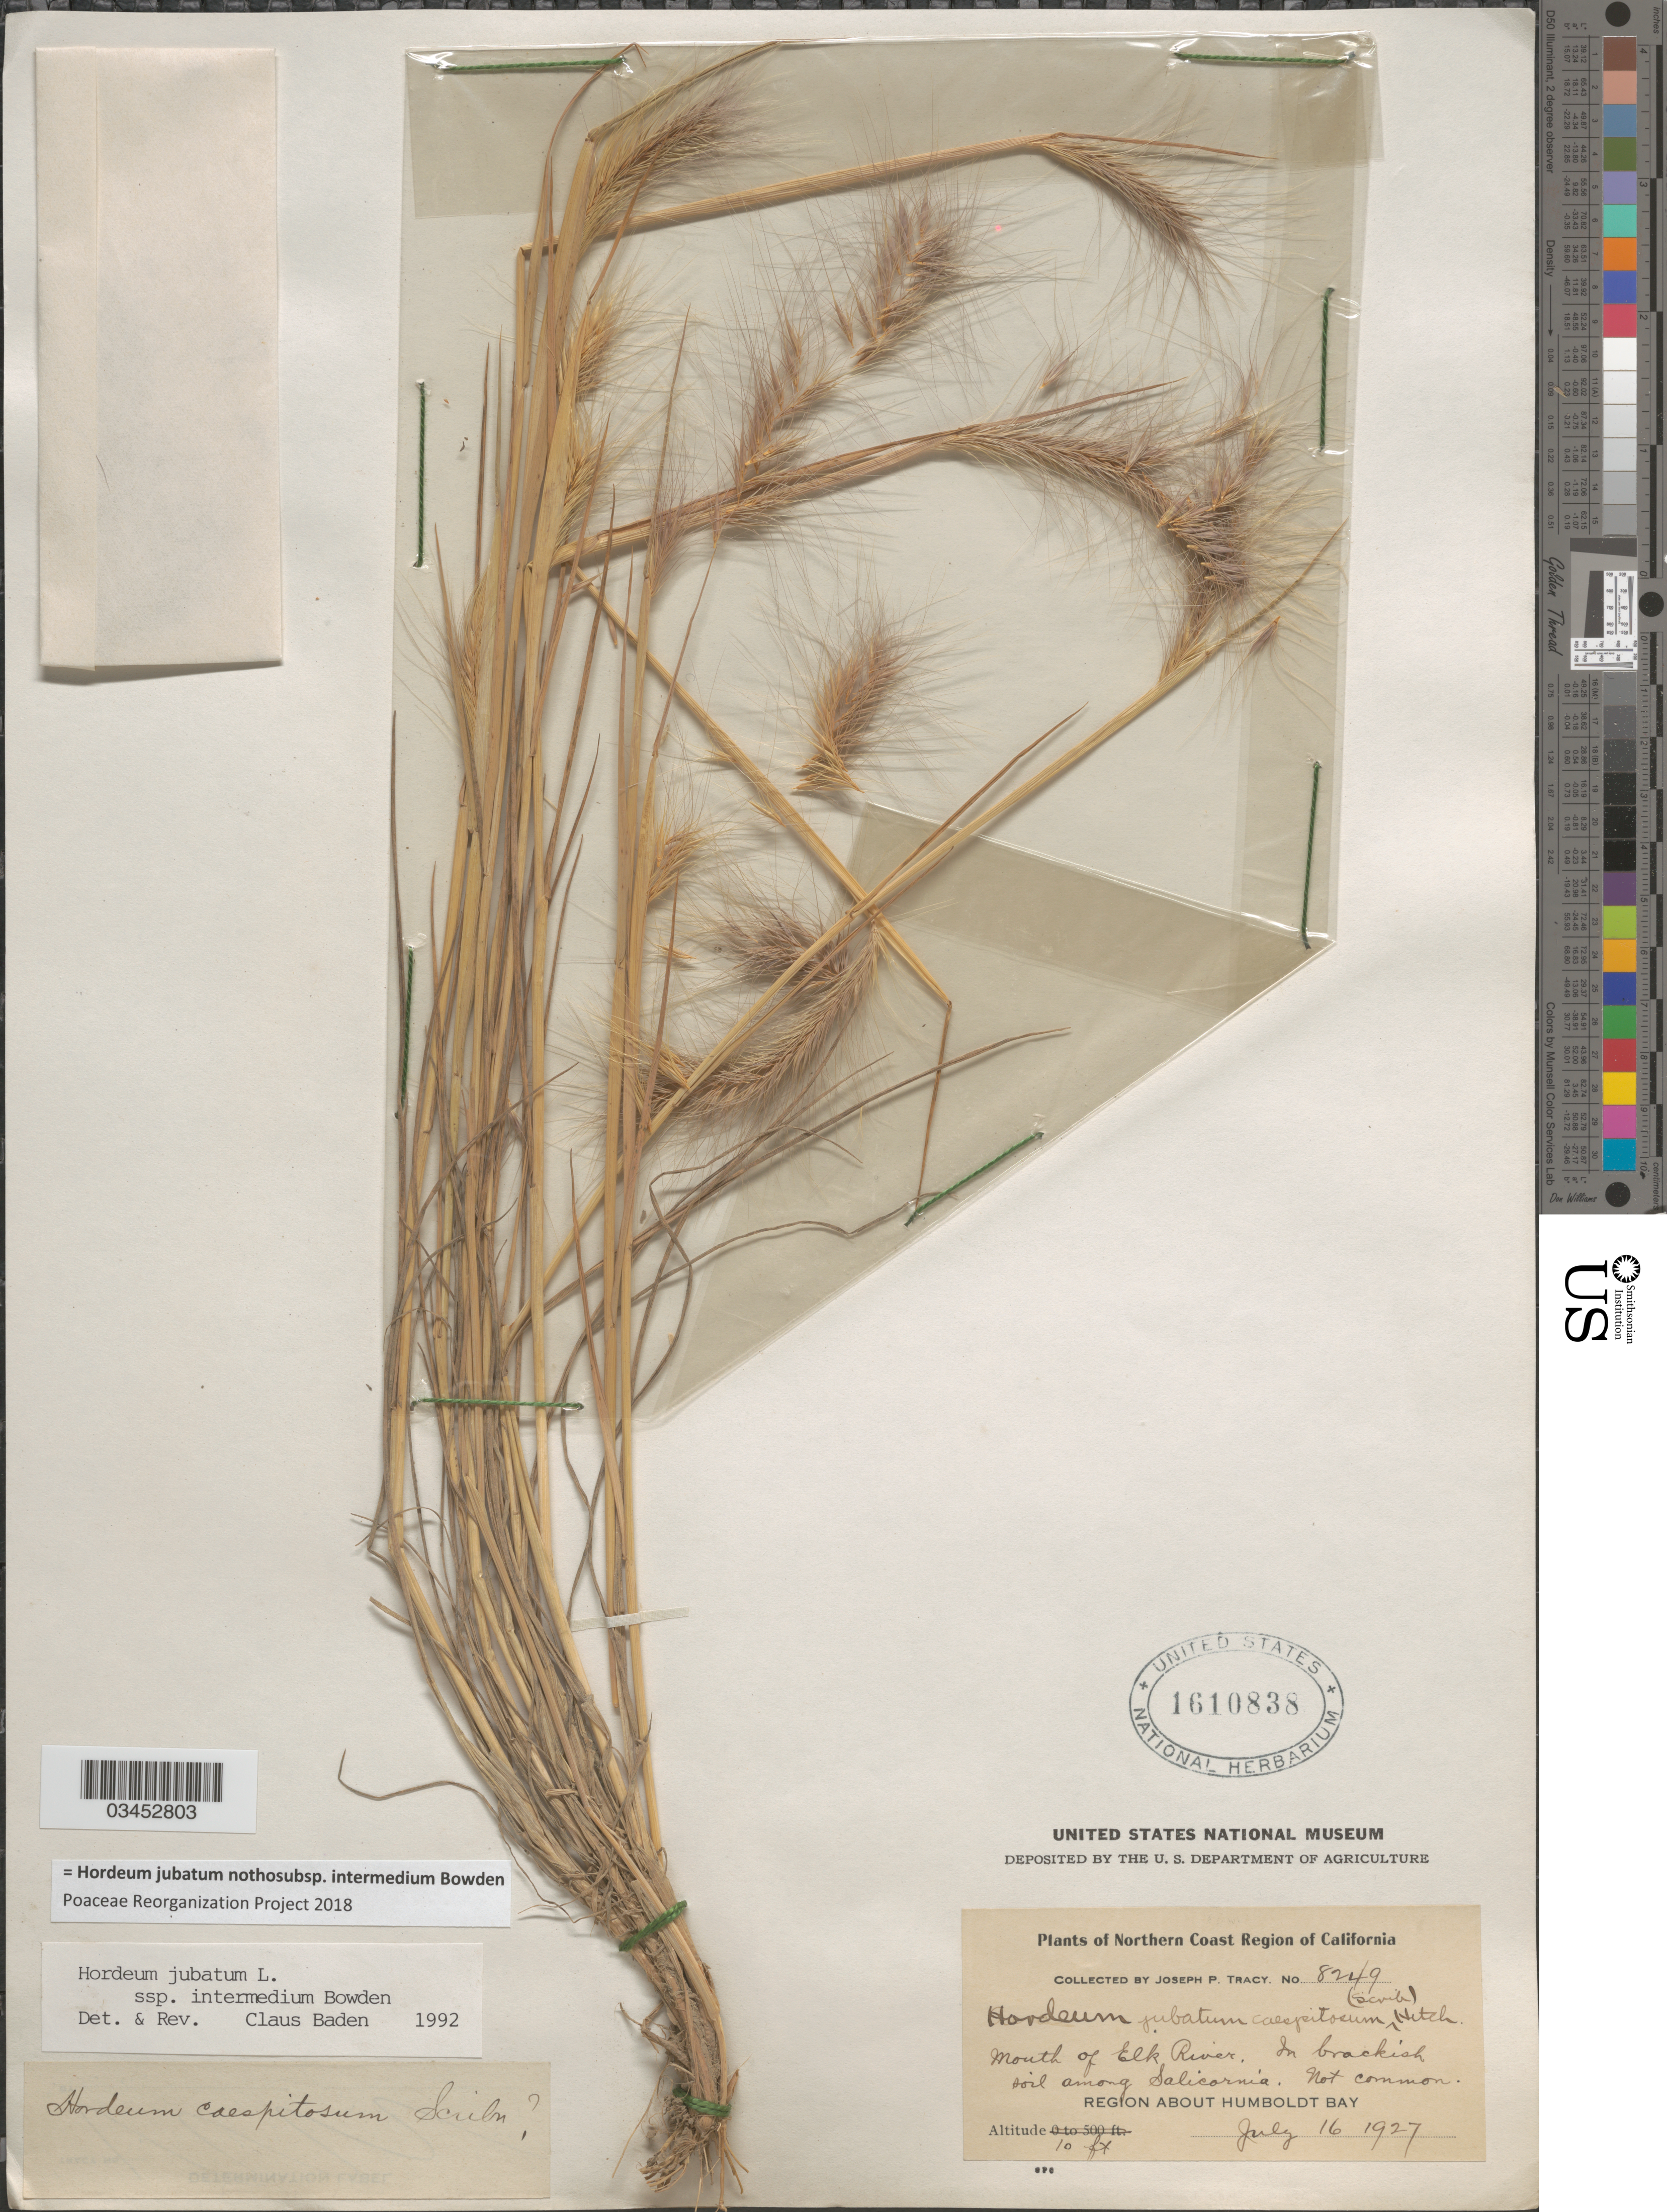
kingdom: Plantae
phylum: Tracheophyta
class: Liliopsida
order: Poales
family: Poaceae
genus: Hordeum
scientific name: Hordeum jubatum nothosubsp. intermedium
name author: Bowden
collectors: J. Tracy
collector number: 8249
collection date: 1927-07-16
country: United States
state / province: California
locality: Northern Coast Region of California. Mouth of Elk River. In brackish soil among Salicornia. Region about Humboldt Bay.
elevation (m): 3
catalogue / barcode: US 1610838